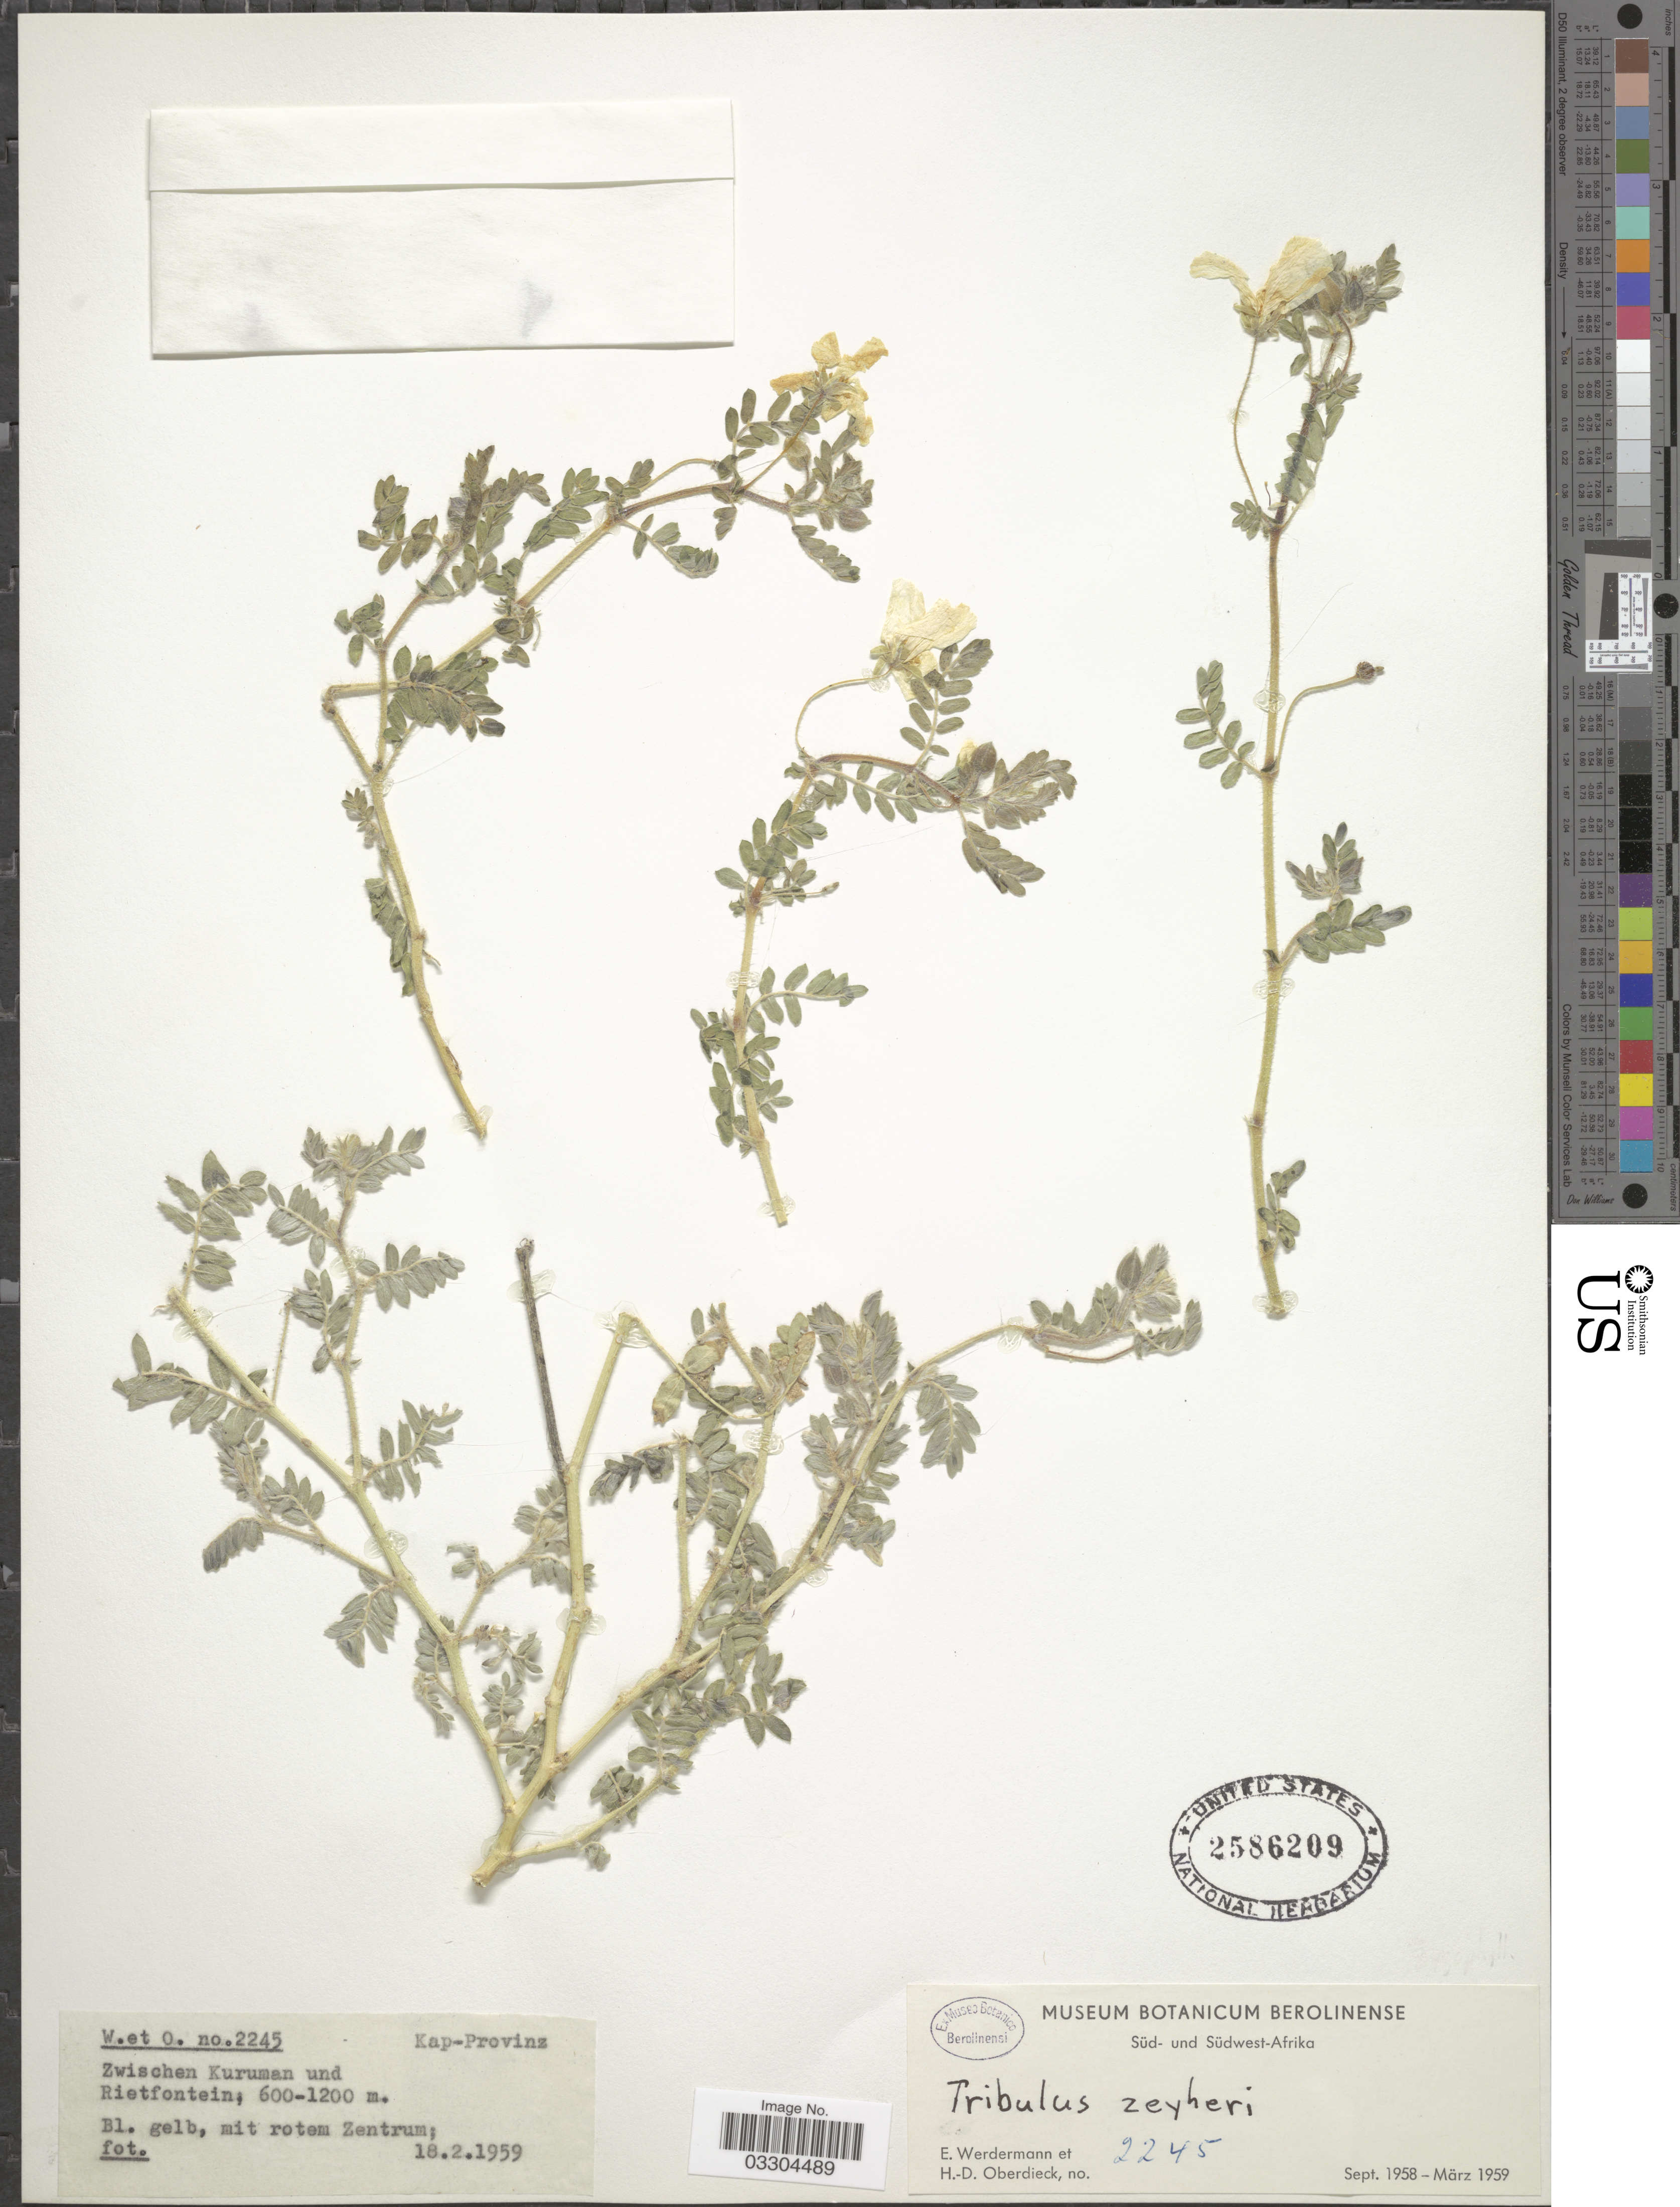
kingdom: Plantae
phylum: Tracheophyta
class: Magnoliopsida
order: Zygophyllales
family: Zygophyllaceae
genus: Tribulus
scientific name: Tribulus zeyheri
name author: Sond.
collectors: E. Werdermann & H. Oberdieck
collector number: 2245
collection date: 1959-02-18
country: South Africa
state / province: Northern Cape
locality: Kap-Provinz. Zwischen Kuruman und Rietfontein. Süd-Afrika.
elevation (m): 600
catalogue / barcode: US 2586209